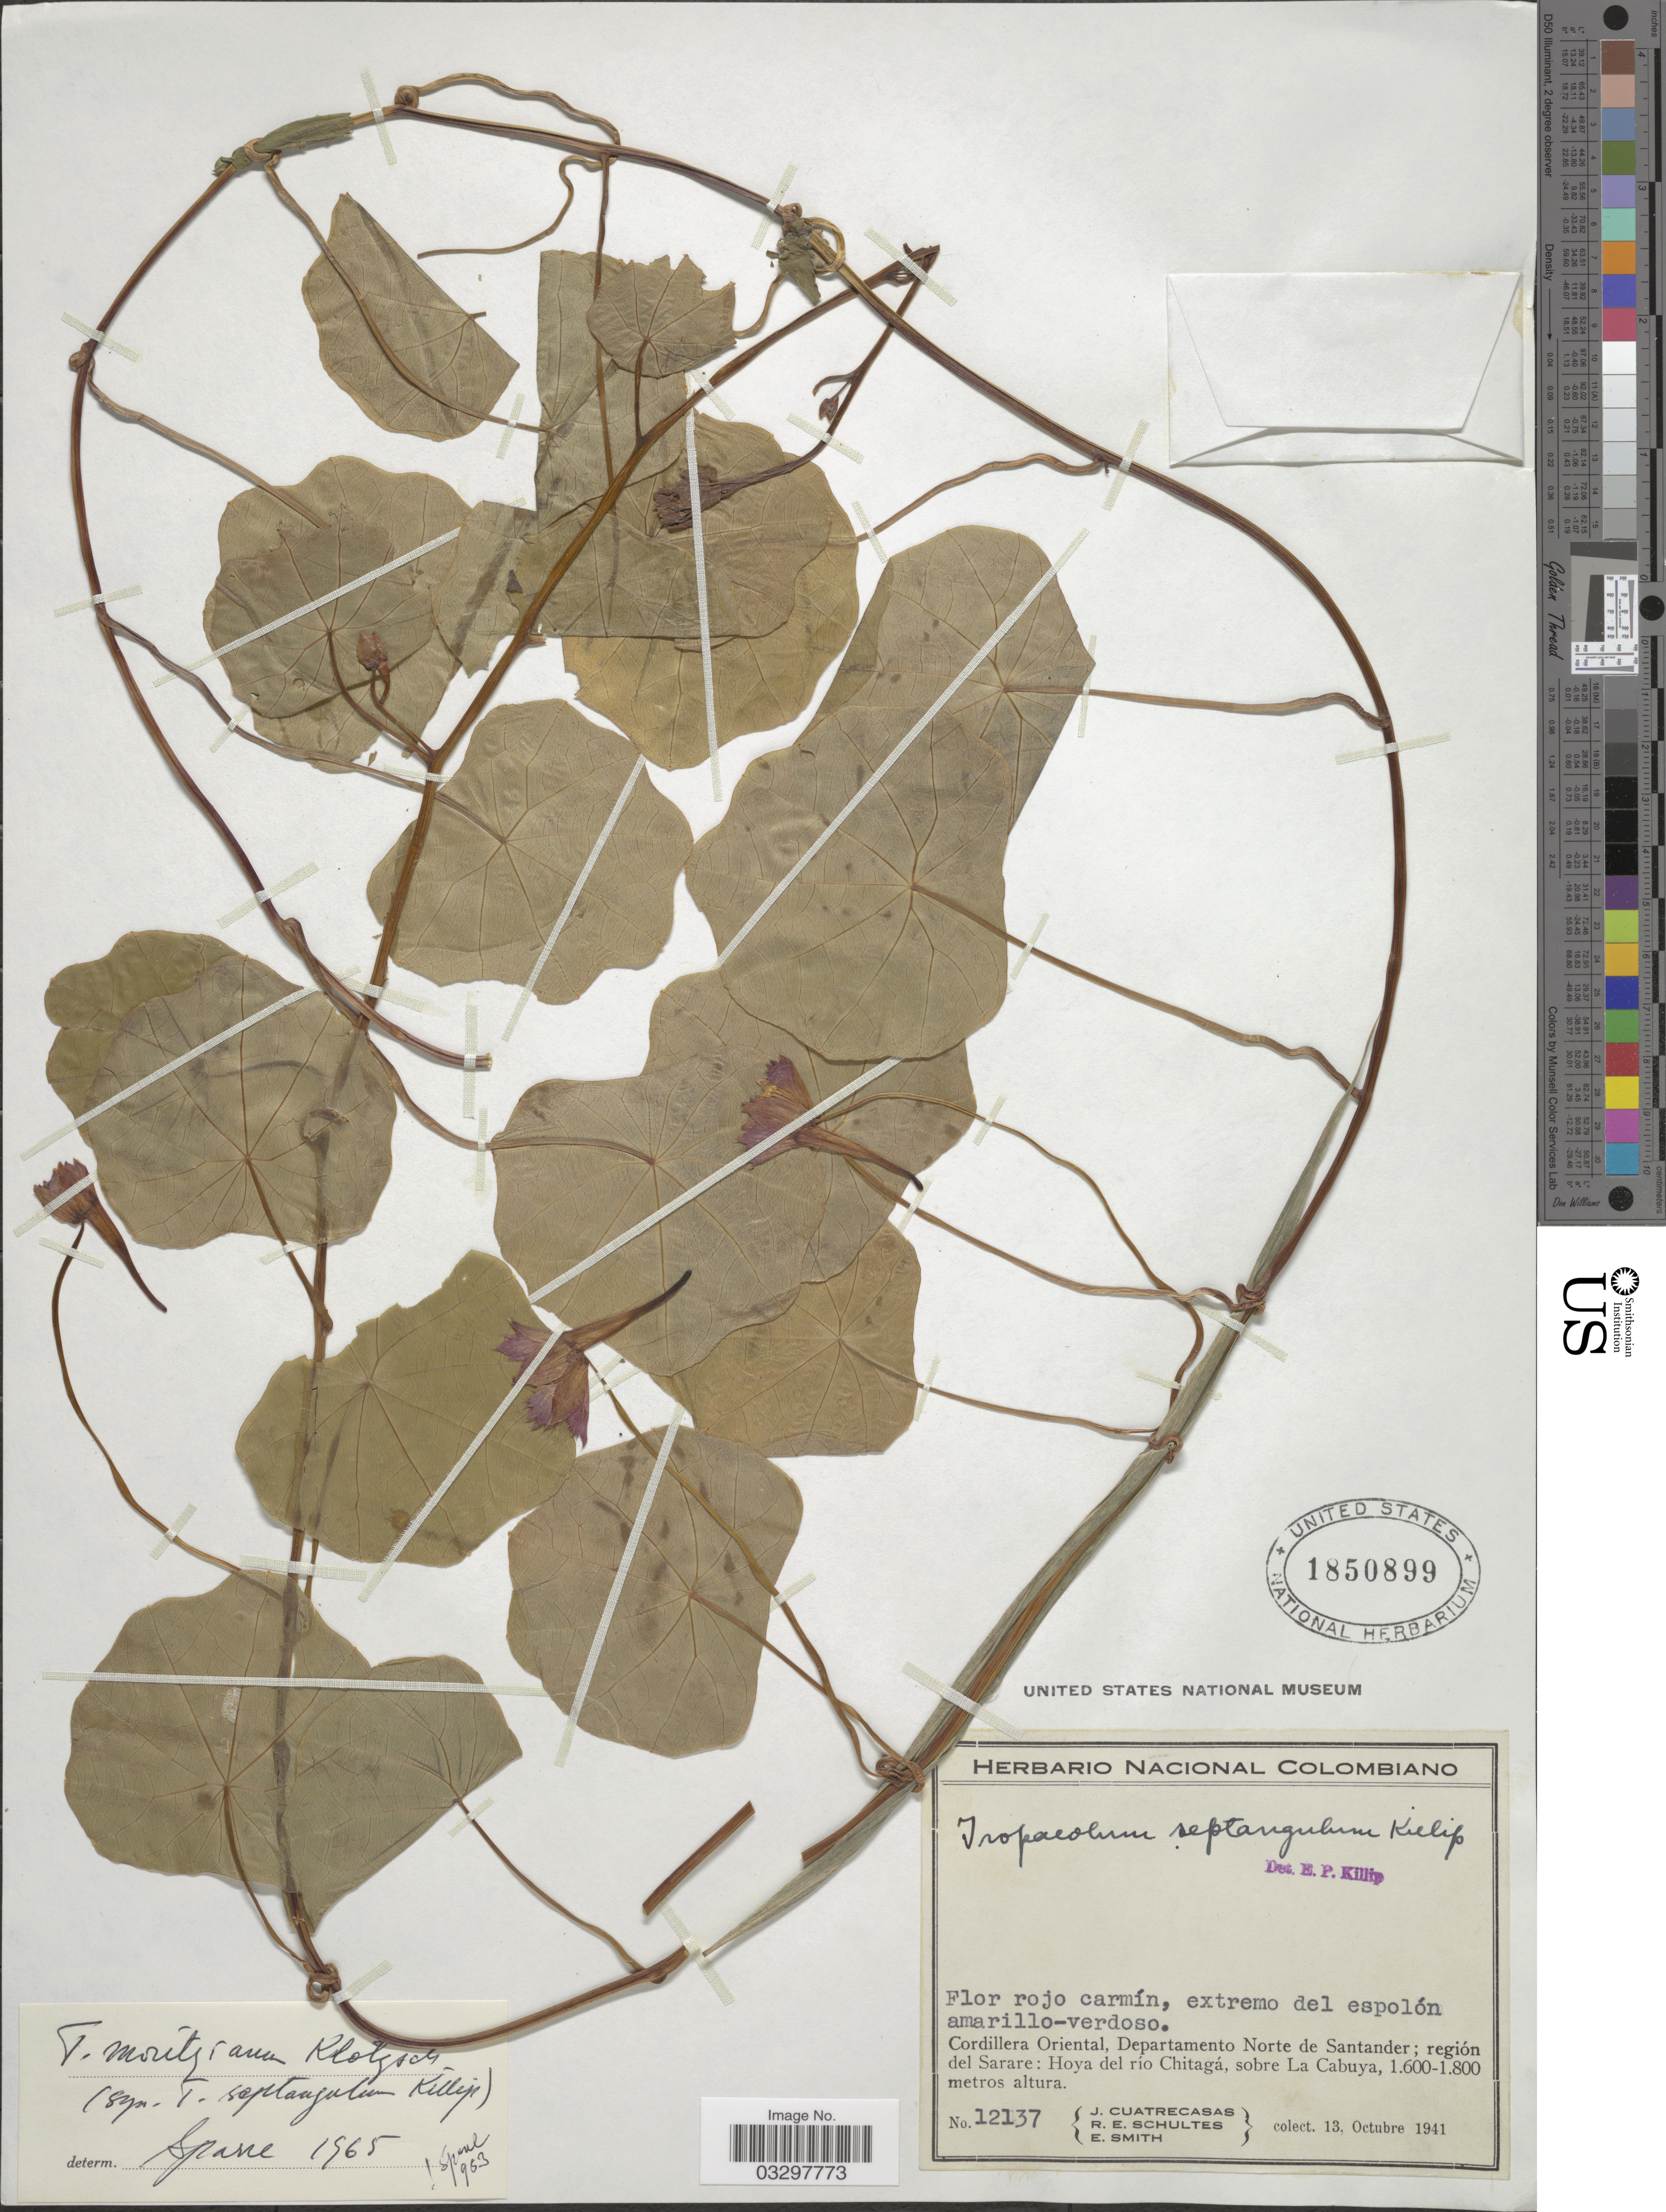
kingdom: Plantae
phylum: Tracheophyta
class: Magnoliopsida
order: Brassicales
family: Tropaeolaceae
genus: Tropaeolum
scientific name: Tropaeolum moritzianum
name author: Klotzsch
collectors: J. Cuatrecasas, R. E. Schultes & E. Smith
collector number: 12137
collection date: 1941-10-13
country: Colombia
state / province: Norte de Santander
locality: Cordillera Oriental, Departamento Norte de Santander; región del Sarare: Hoya del río Chitagá, sobre La Cabuya.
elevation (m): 1600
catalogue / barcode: US 1850899